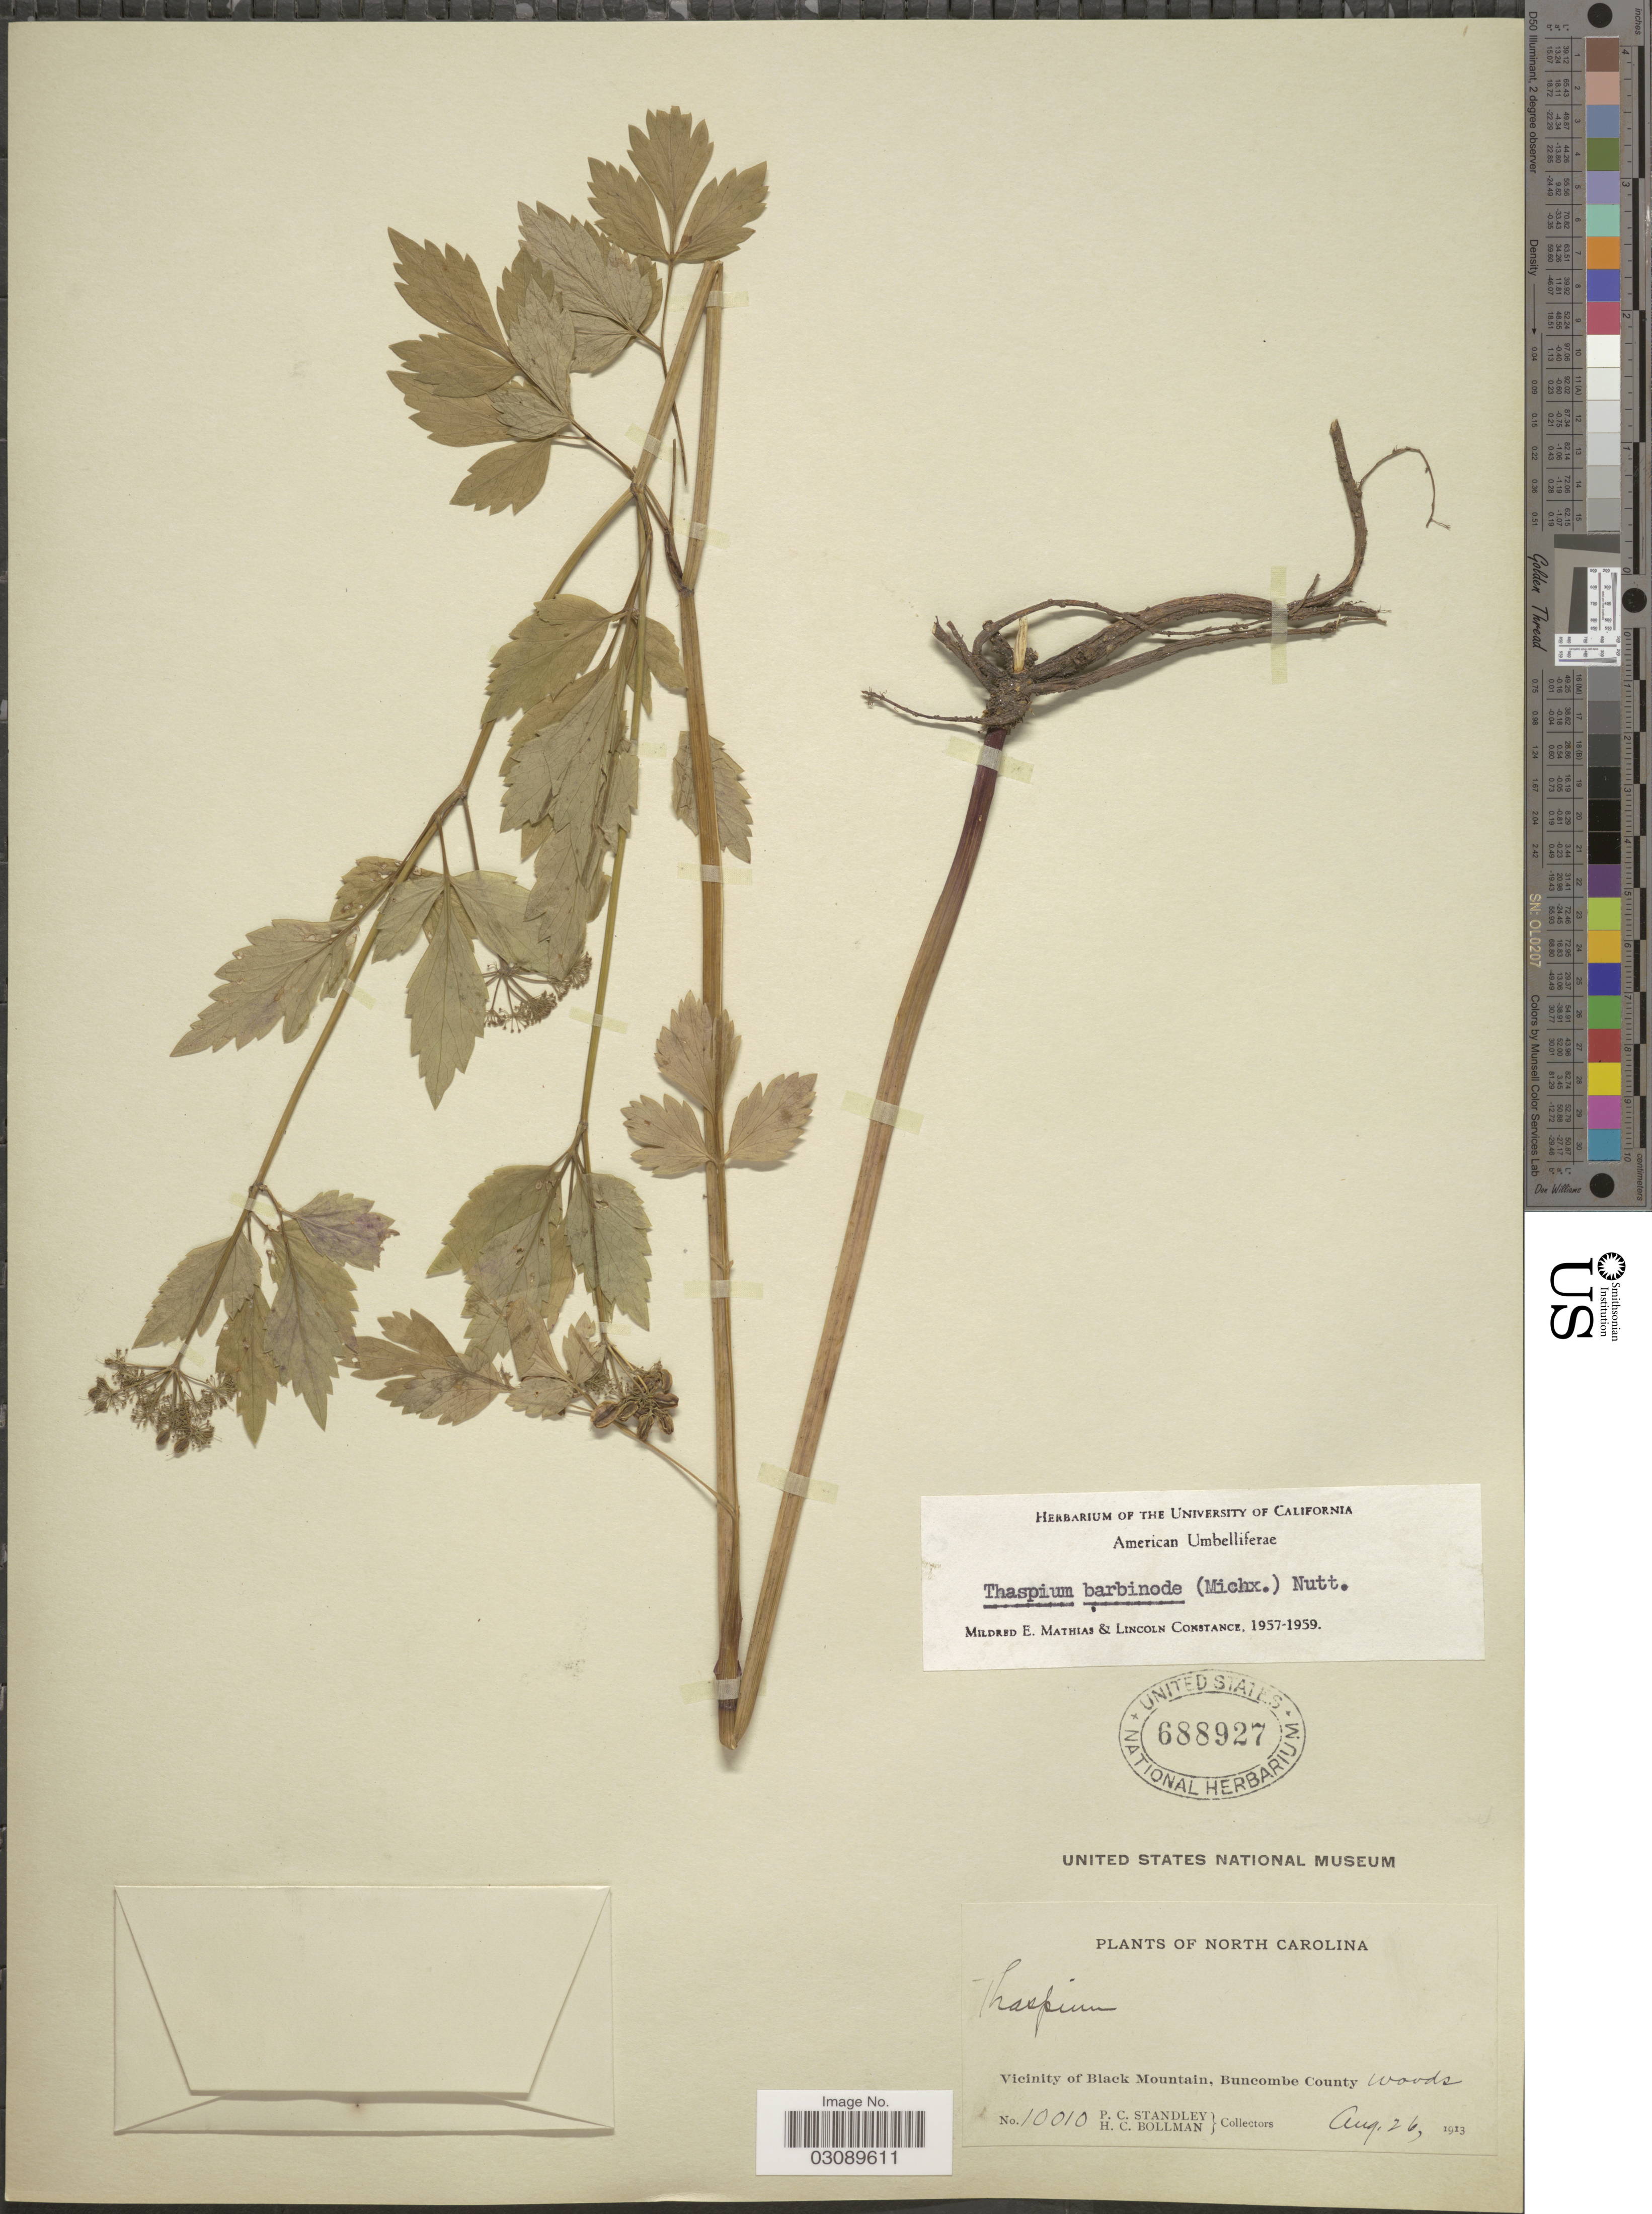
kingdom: Plantae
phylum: Tracheophyta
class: Magnoliopsida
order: Apiales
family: Apiaceae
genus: Thaspium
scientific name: Thaspium barbinode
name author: (Michx.) Nutt.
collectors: P. C. Standley & H. C. Bollman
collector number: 10010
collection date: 1913-08-26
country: United States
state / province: North Carolina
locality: Vicinity of Black Mountain, Buncombe County.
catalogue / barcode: US 688927